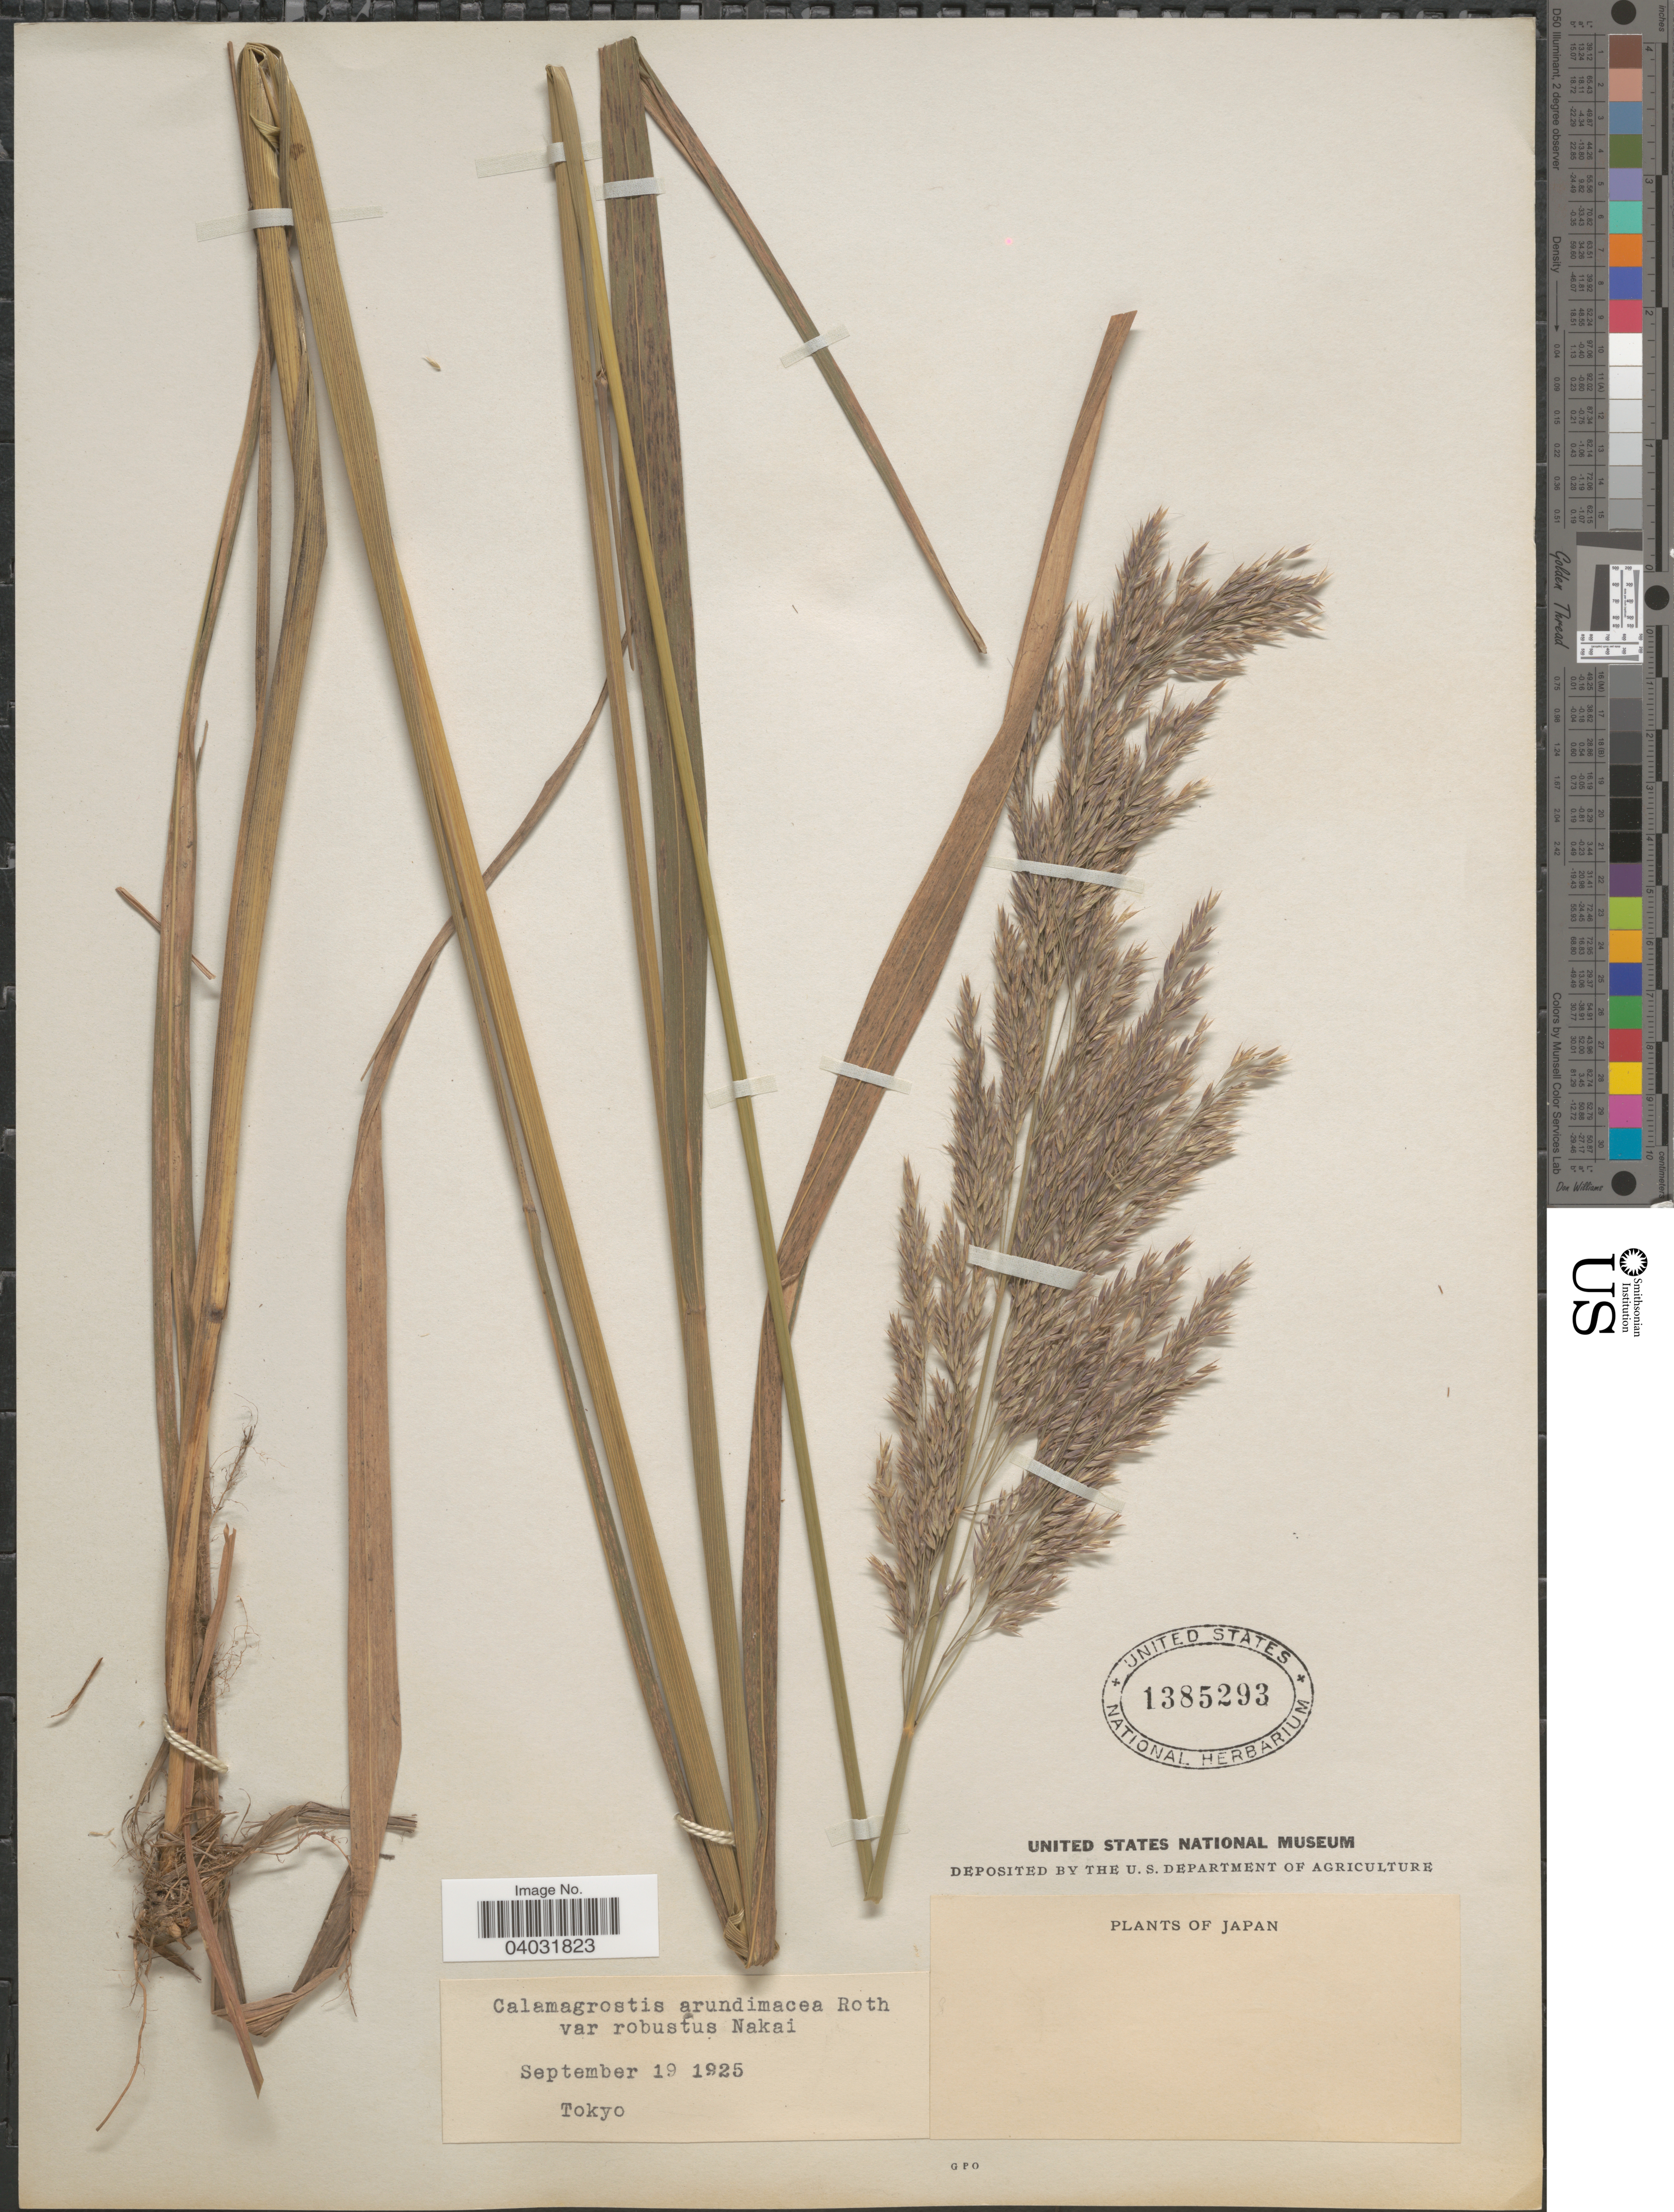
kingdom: Plantae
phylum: Tracheophyta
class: Liliopsida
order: Poales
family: Poaceae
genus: Calamagrostis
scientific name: Calamagrostis arundinacea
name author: (L.) Roth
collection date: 1925-09-19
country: Japan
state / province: Tokyo, Federal City of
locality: Tokyo.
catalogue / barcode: US 1385293